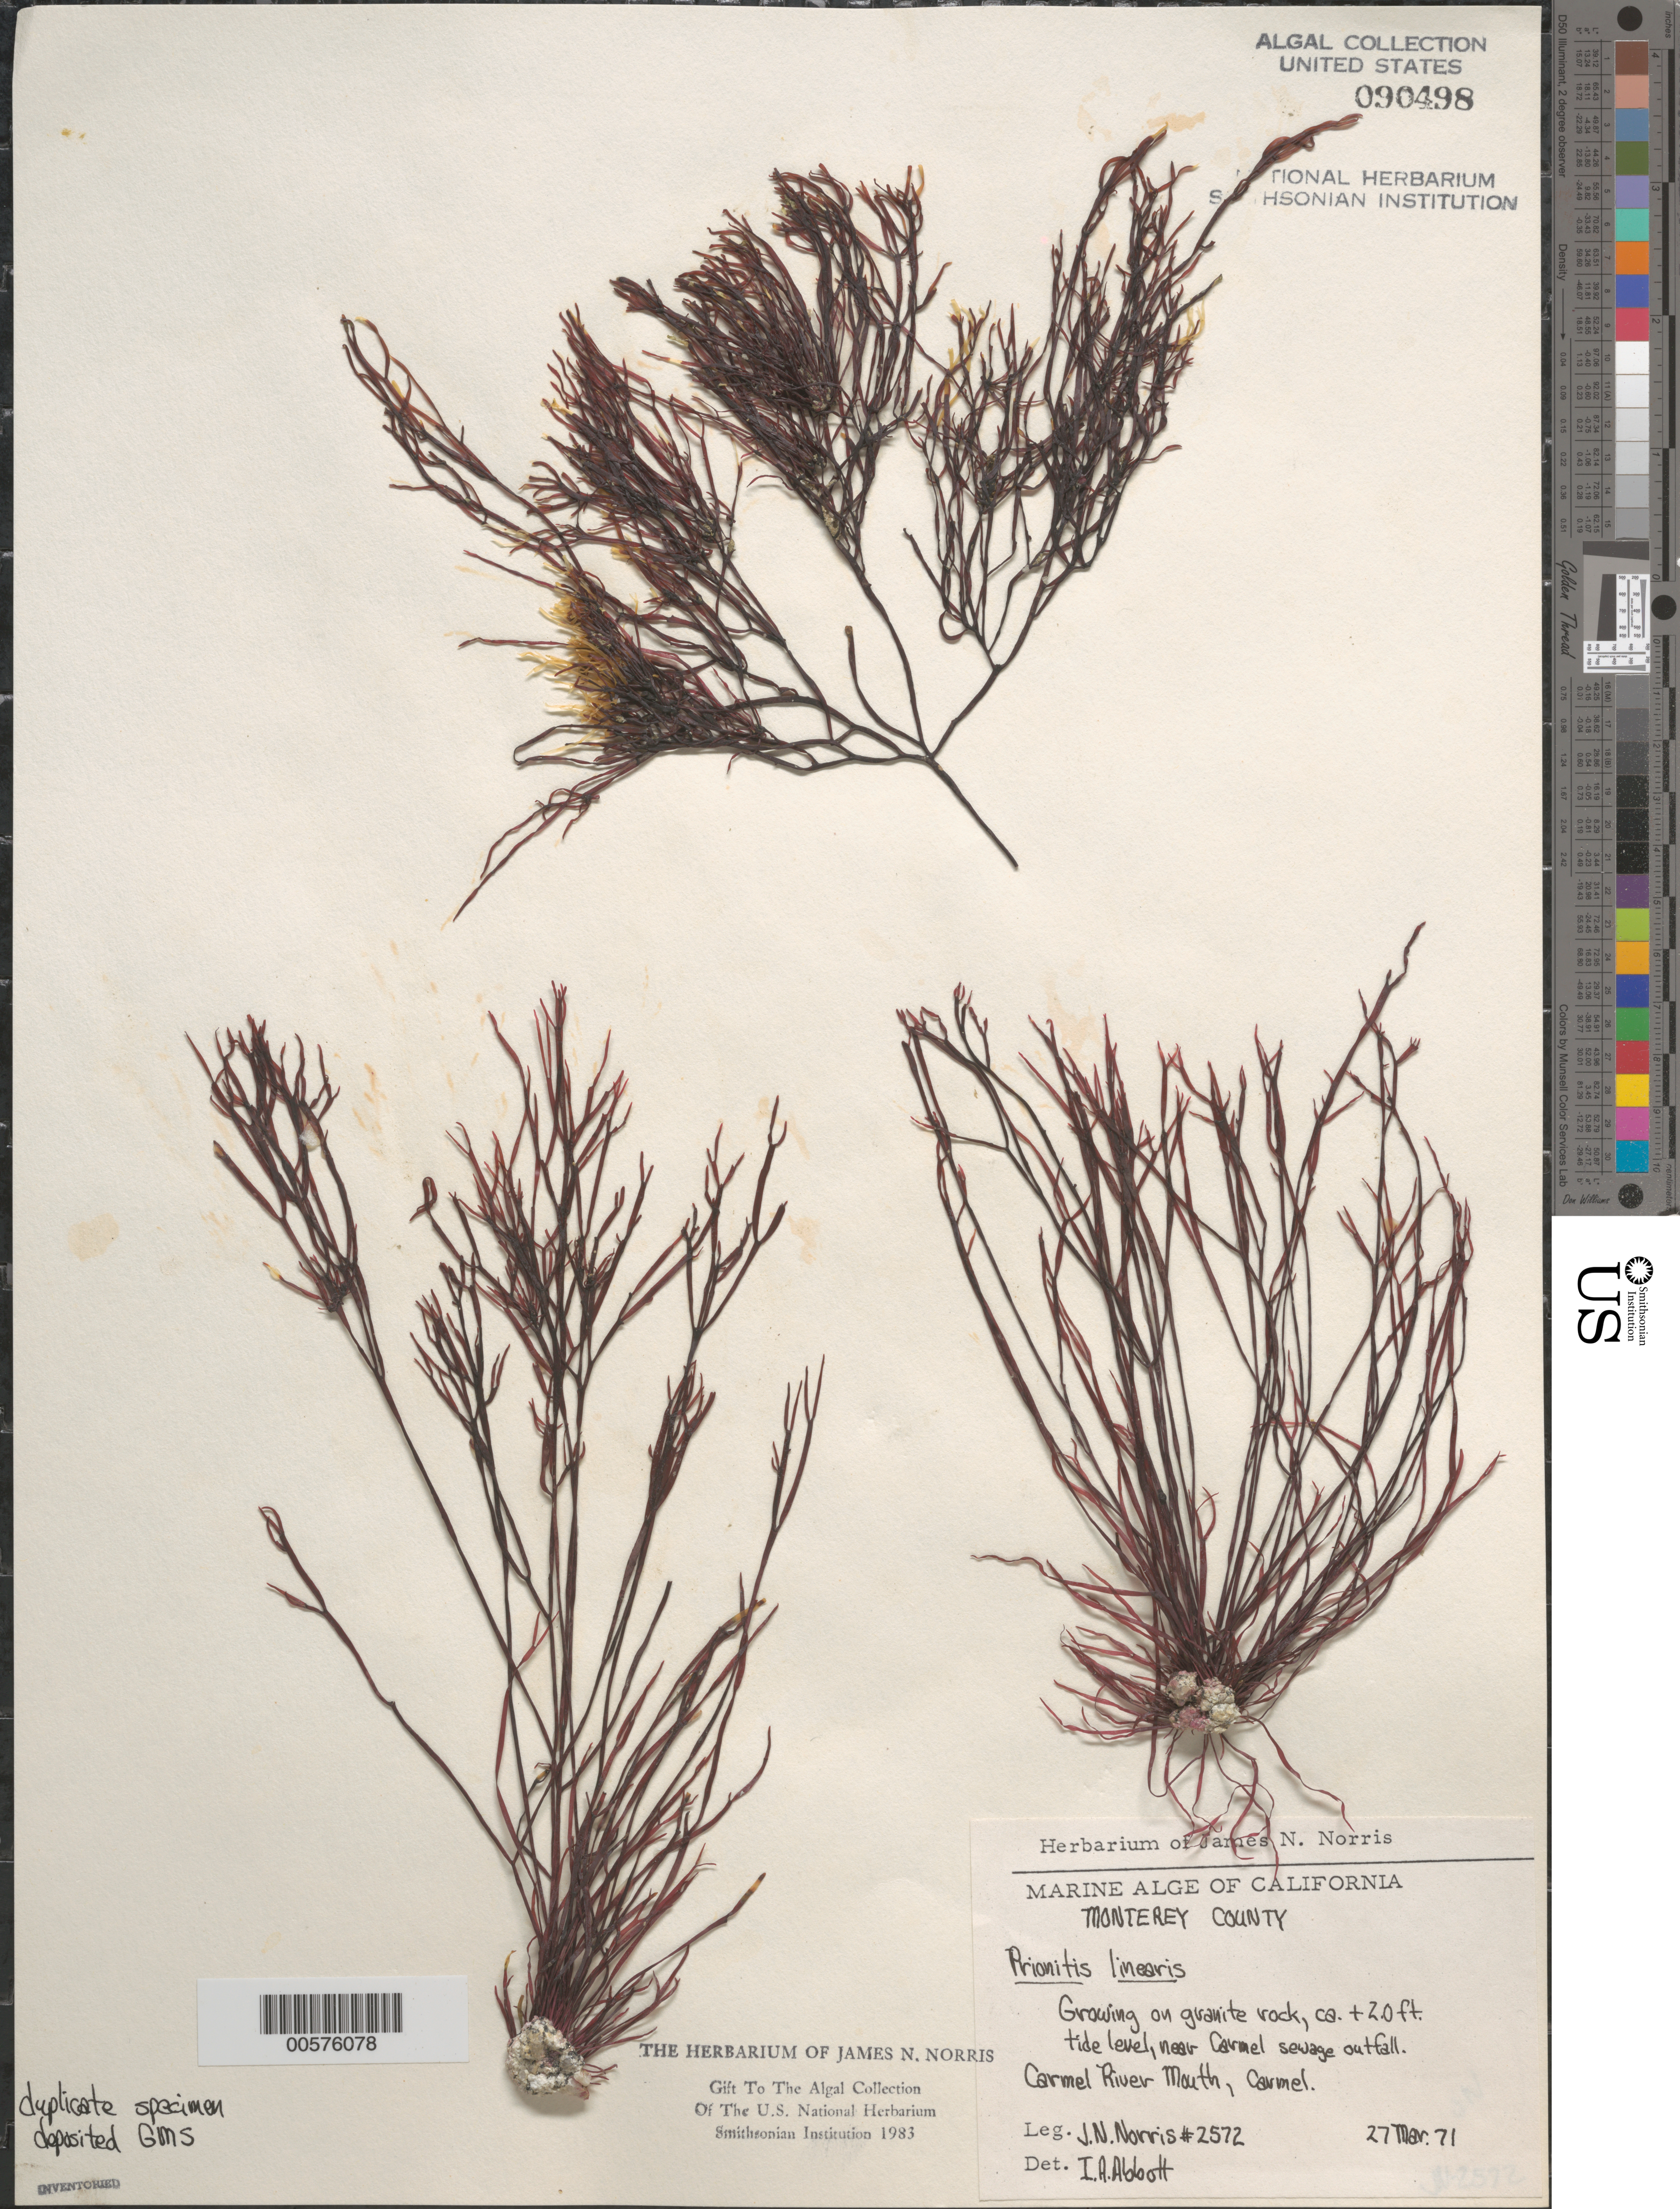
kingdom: Plantae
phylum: Rhodophyta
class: Florideophyceae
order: Cryptonemiales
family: Cryptonemiaceae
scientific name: Prionitis linearis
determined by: Abbott, Isabella A.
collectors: J. N. Norris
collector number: JN-2572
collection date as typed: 27 Mar 1971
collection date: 1971-03-27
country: United States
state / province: California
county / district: Monterey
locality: Carmel River mouth, Carmel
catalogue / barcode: US 90498